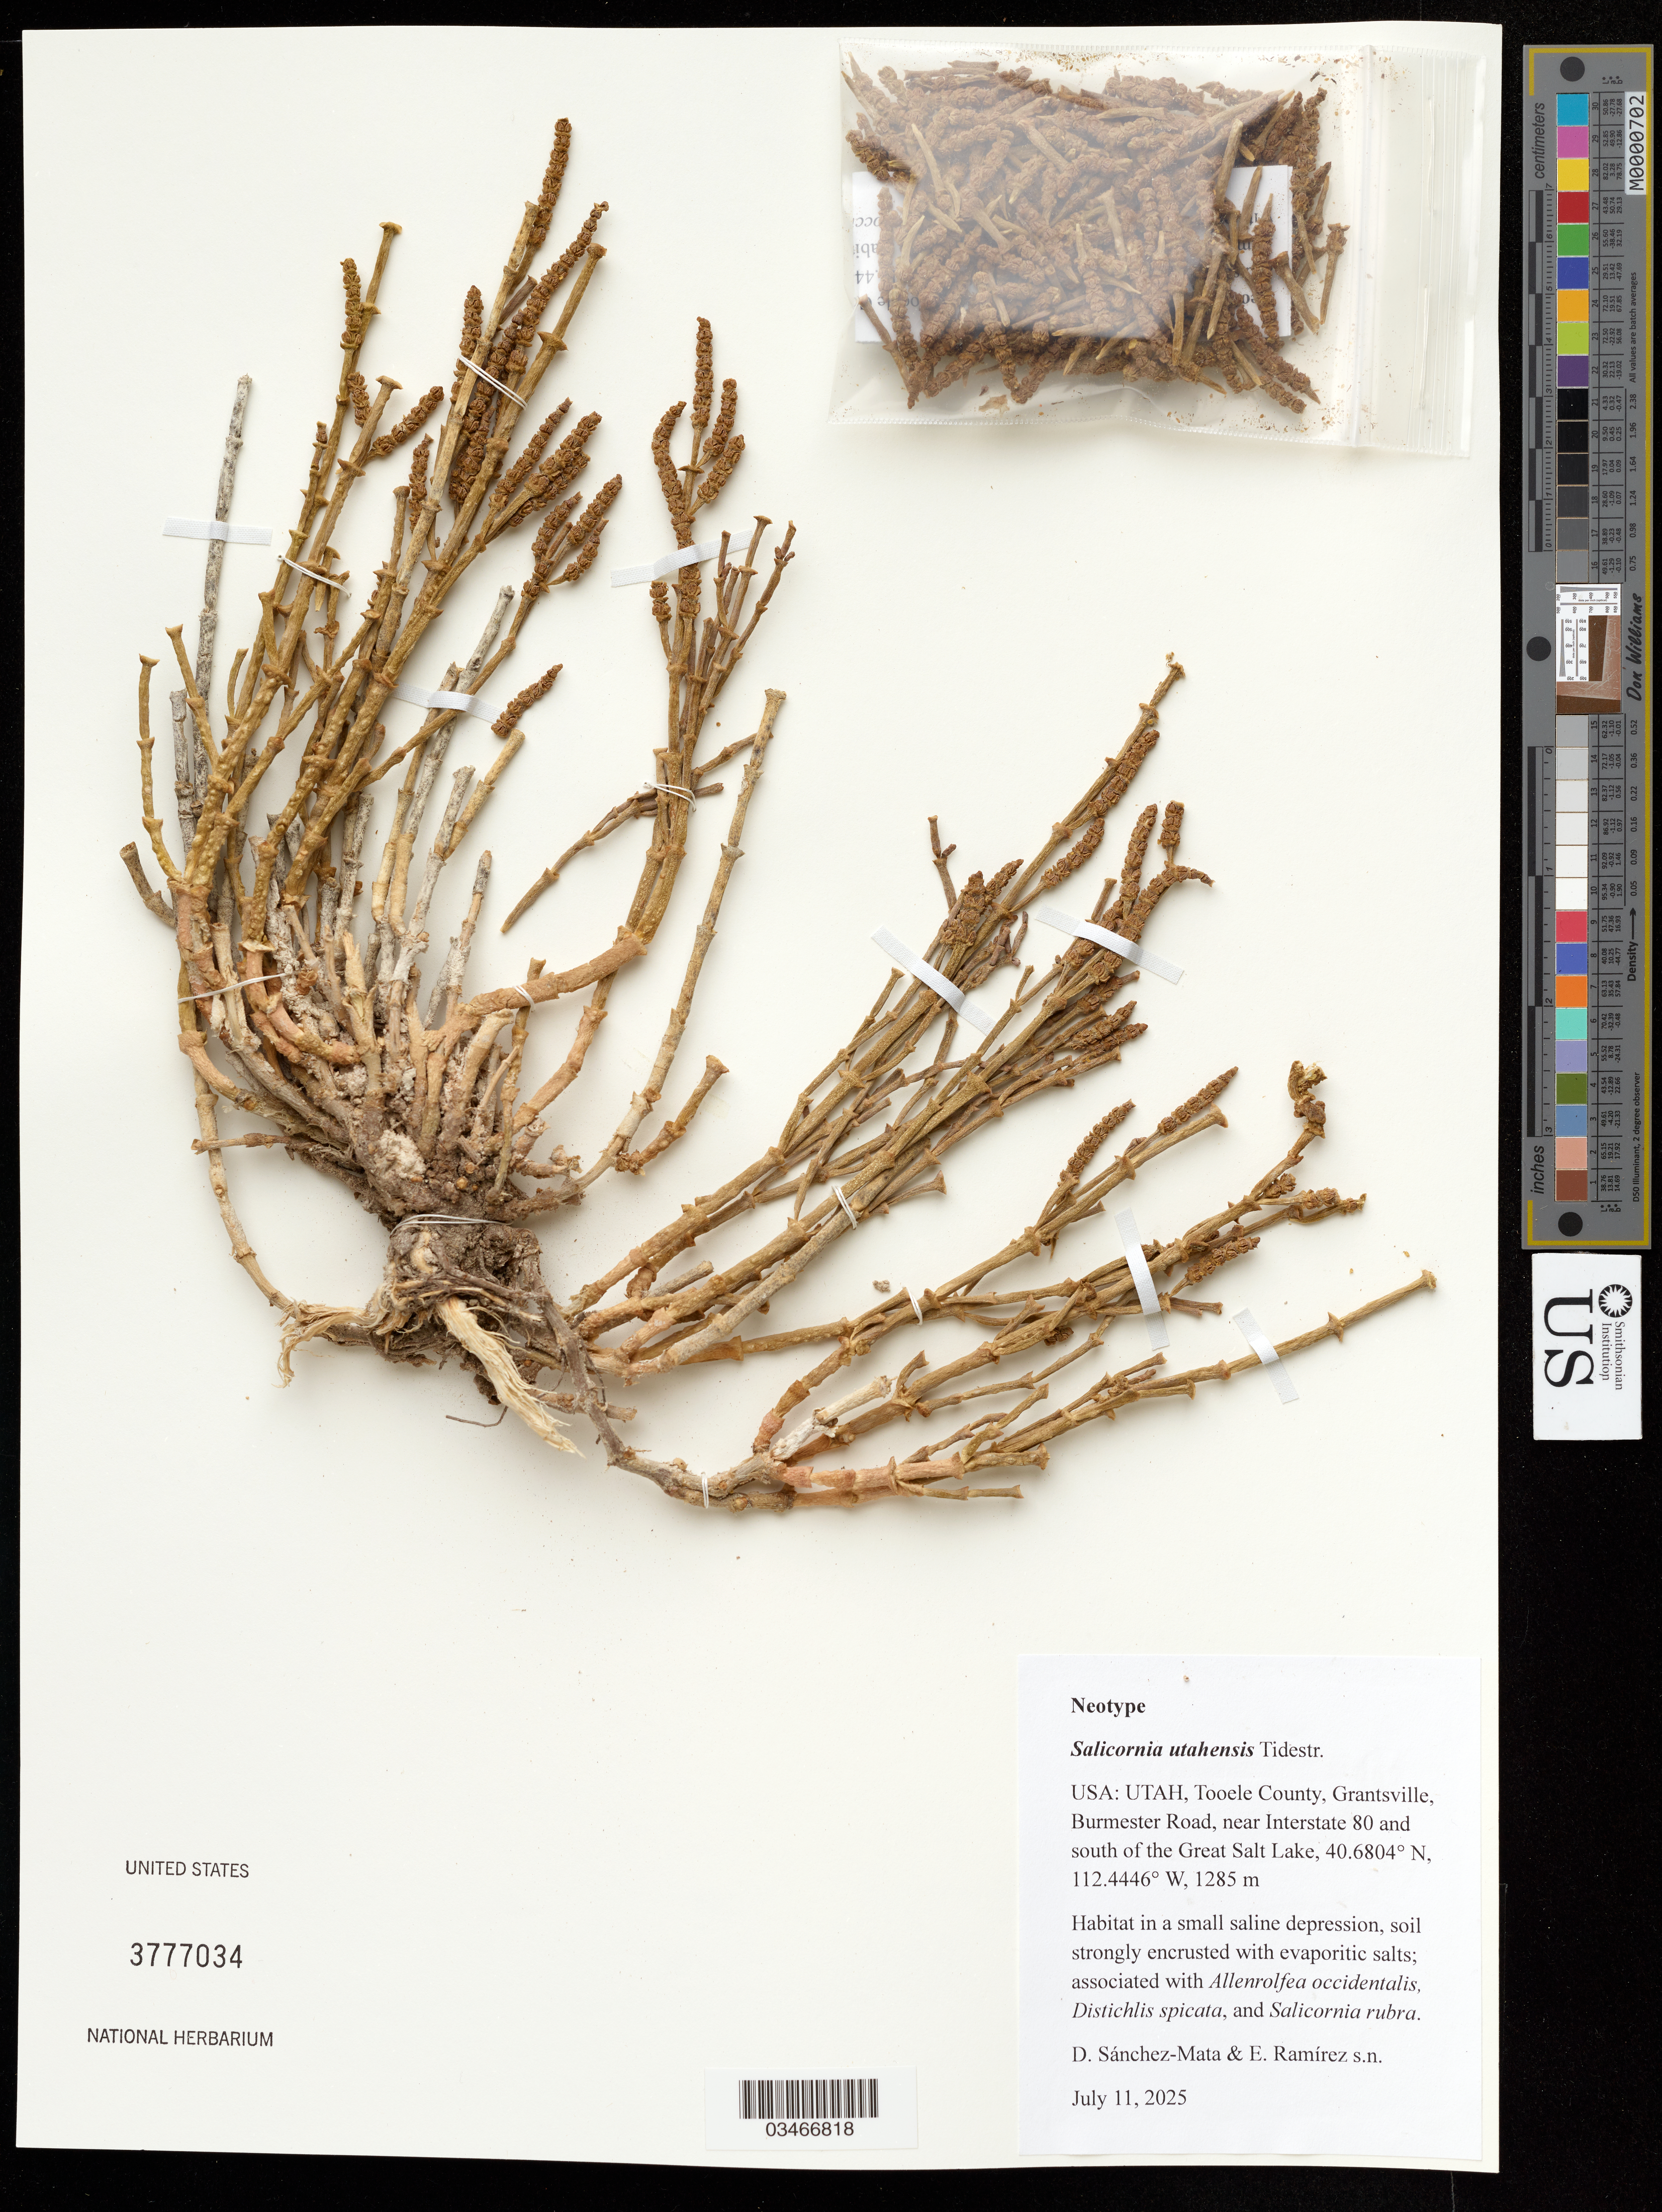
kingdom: Plantae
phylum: Tracheophyta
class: Magnoliopsida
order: Caryophyllales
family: Amaranthaceae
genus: Salicornia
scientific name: Salicornia utahensis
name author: Tidestr.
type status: Neotype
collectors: D. Sanchez-Mata & E. Ramírez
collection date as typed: July 11, 2025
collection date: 2025-07-11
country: United States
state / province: Utah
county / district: Tooele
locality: Grantsville, Burmester Road, near Interstate 80 and south of the Great Salt Lake.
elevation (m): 1285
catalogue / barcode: US 3777034